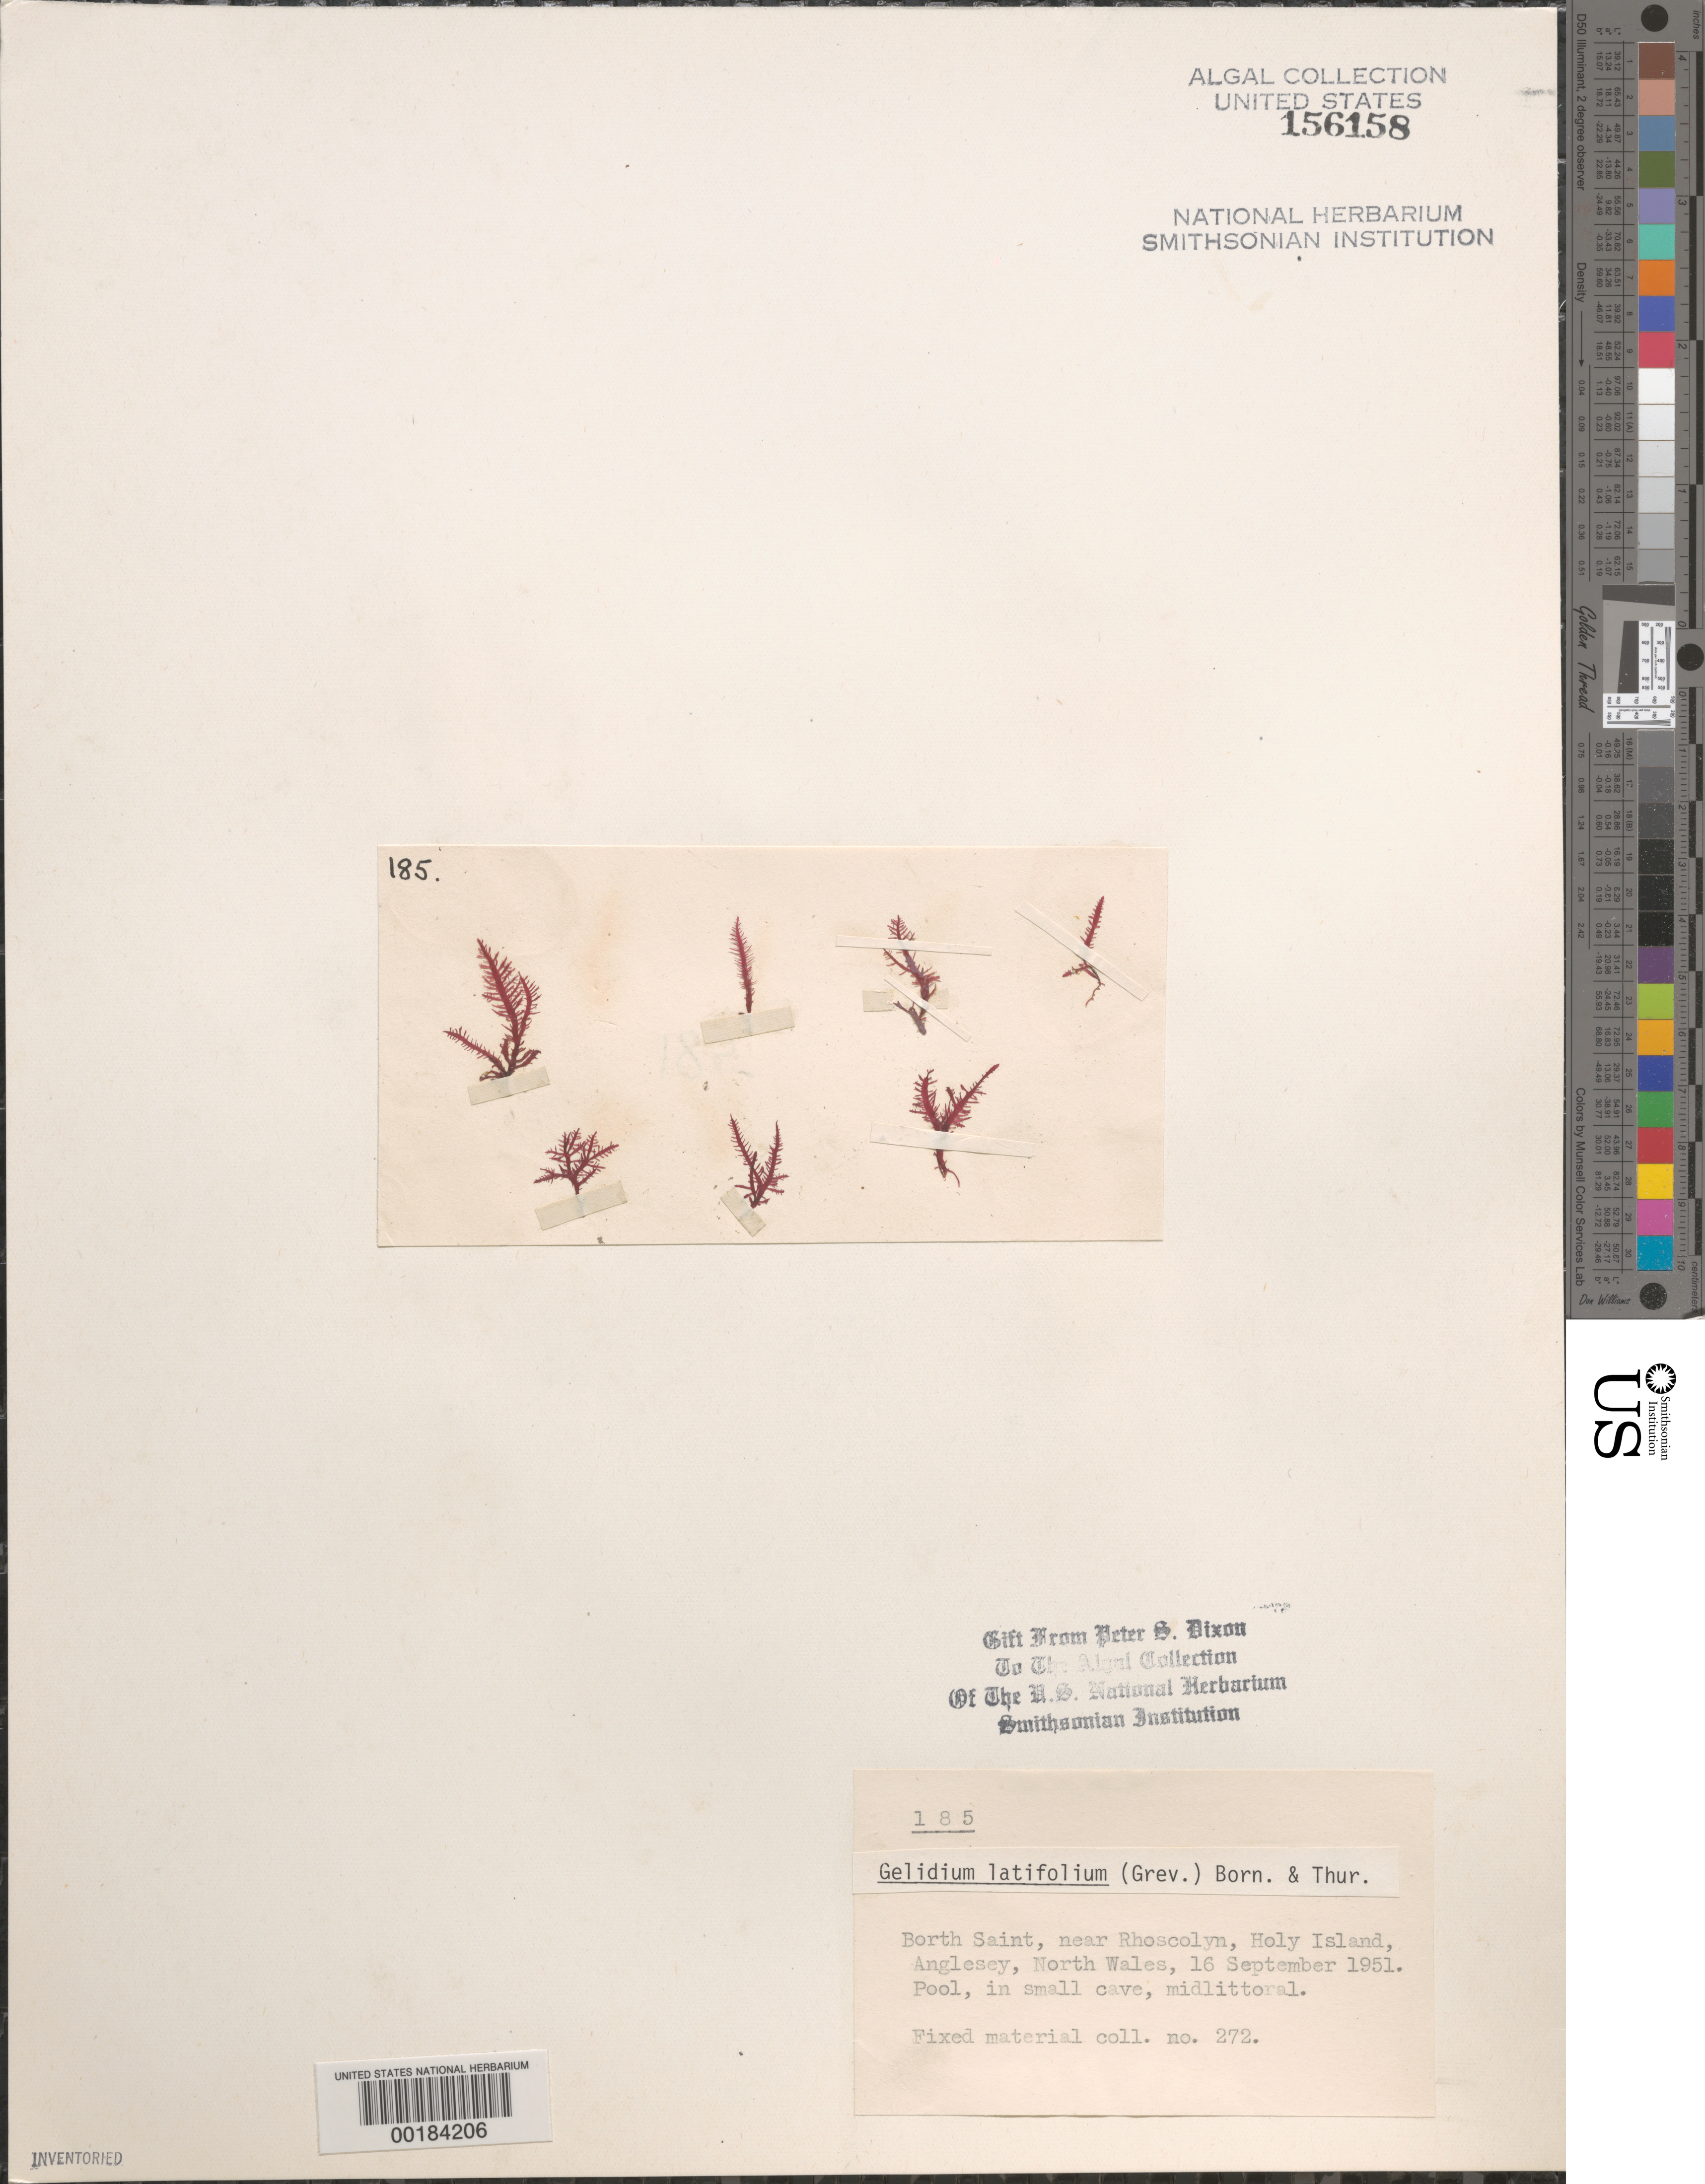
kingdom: Plantae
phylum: Rhodophyta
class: Florideophyceae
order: Gelidiales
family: Gelidiaceae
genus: Gelidium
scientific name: Gelidium spinosum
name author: (S.G. Gmel.) P.C. Silva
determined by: Algae name updating Project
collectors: P. S. Dixon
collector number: PSD 185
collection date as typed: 16 Sep 1951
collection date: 1951-09-16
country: United Kingdom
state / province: Wales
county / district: Gwynedd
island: Anglesey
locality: Borth Saint, Holy Island, near Rhoscolyn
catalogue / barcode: US 156158